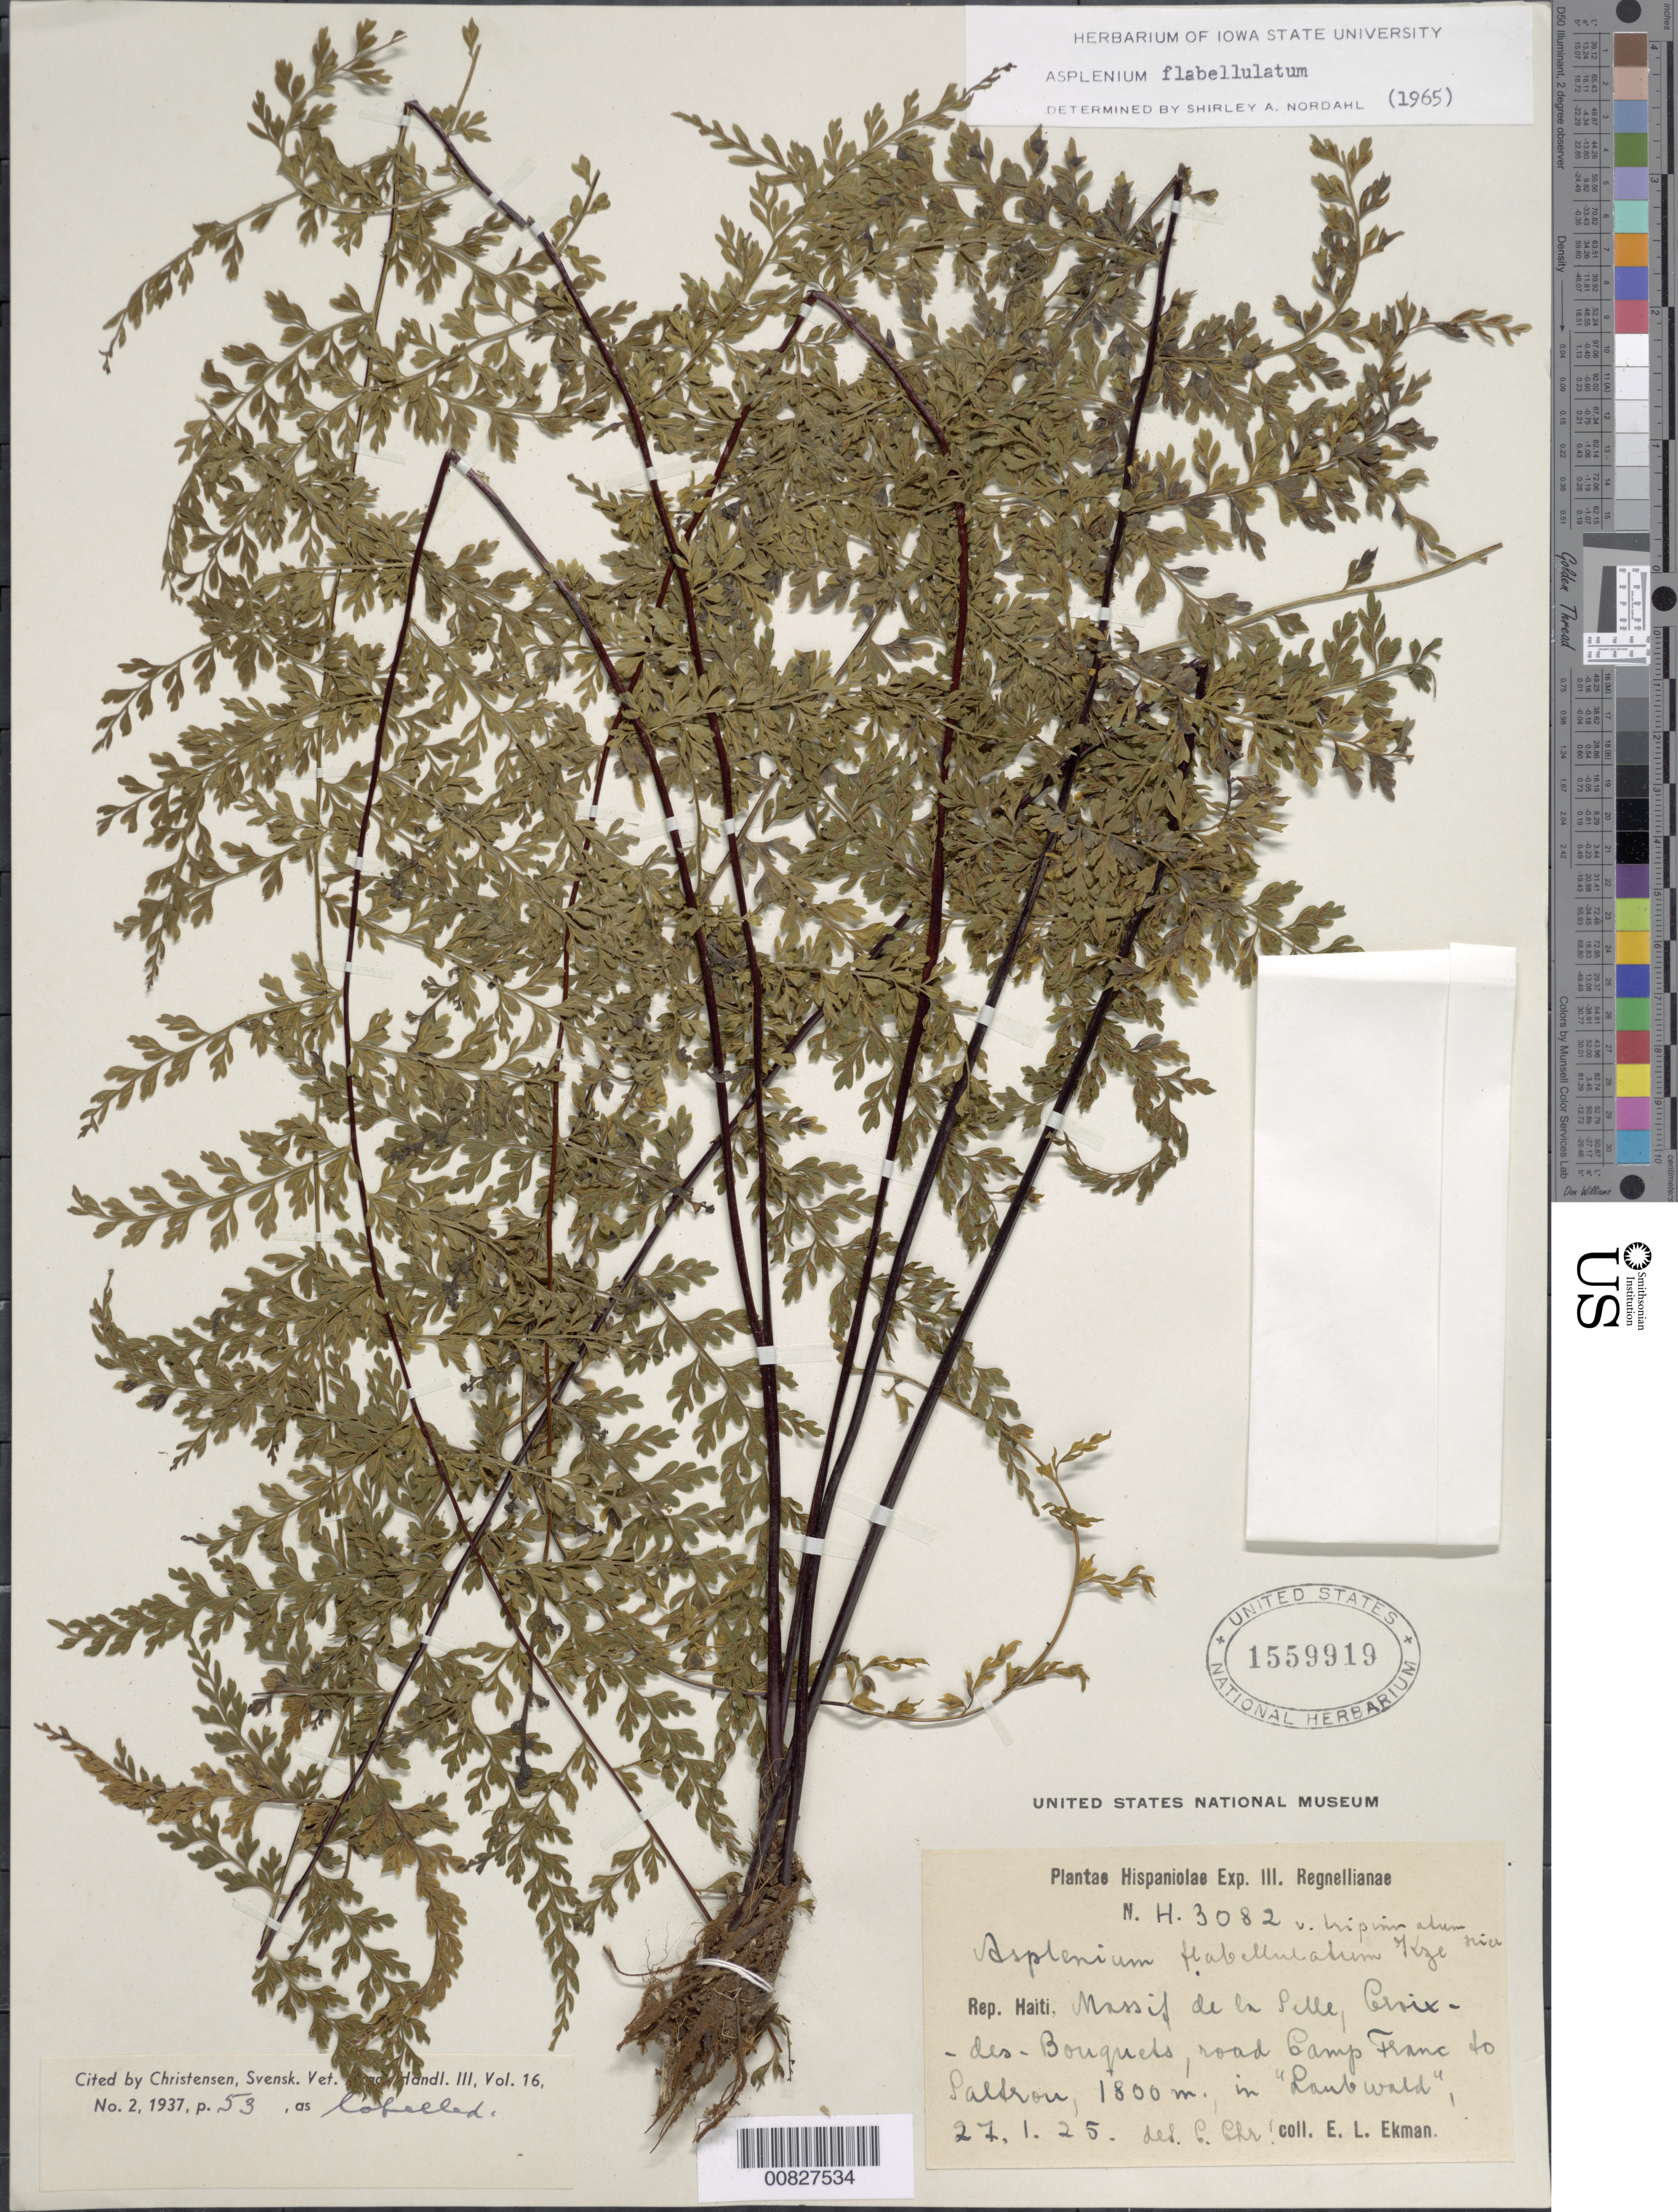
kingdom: Plantae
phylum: Tracheophyta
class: Polypodiopsida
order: Polypodiales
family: Aspleniaceae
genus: Asplenium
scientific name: Asplenium radicans var. partitum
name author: (Klotzsch) Hieron.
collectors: E. L. Ekman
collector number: H 3082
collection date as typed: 27 Jan 1925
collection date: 1925-01-27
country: Haiti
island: Hispaniola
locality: Massif de la Selle, Croix des Bouquets, road Camp Franc to Saltron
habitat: In "Laubwald"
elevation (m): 1800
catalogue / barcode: US 1559919